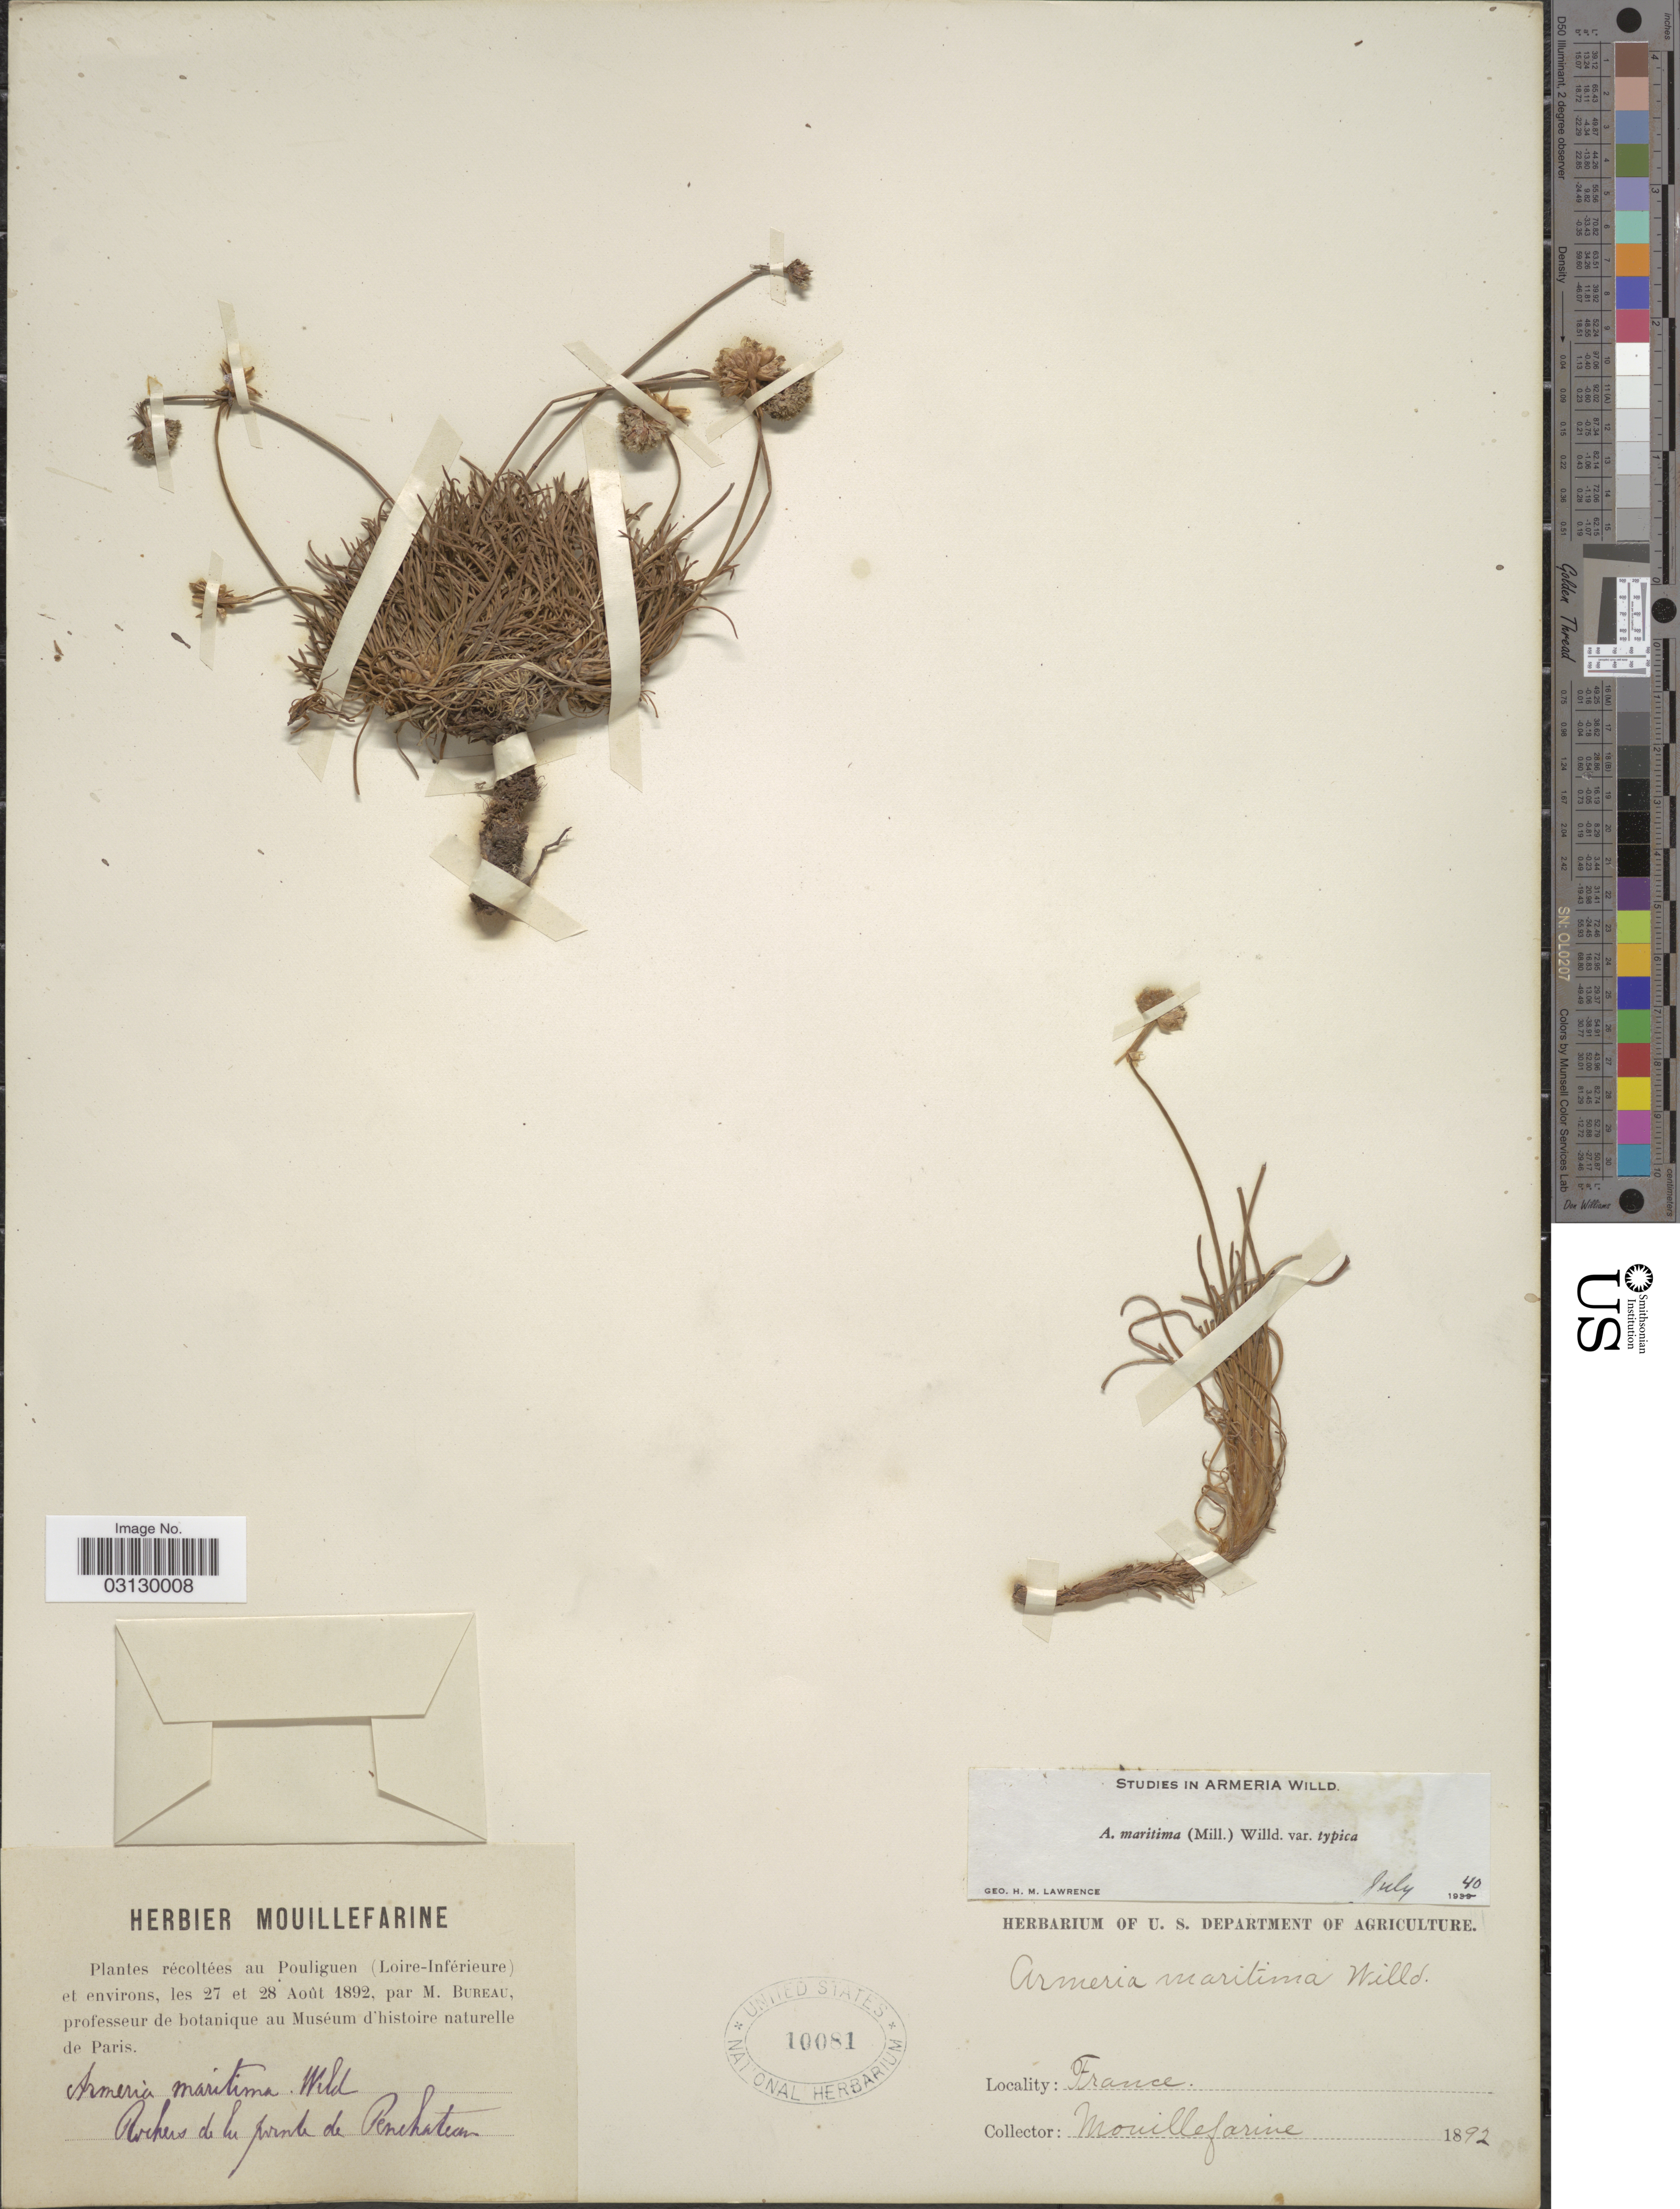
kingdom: Plantae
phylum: Tracheophyta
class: Magnoliopsida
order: Caryophyllales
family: Plumbaginaceae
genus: Armeria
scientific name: Armeria maritima subsp. maritima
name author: (Mill.) Willd.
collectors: M. Bureau & A. Mouillefarine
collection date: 1892-04-27/1892-04-28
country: France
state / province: Pays de la Loire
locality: Pouliguen (Loire-Inférieure) et environs, rochers de la pointe de Penchâteau.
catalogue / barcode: US 10081